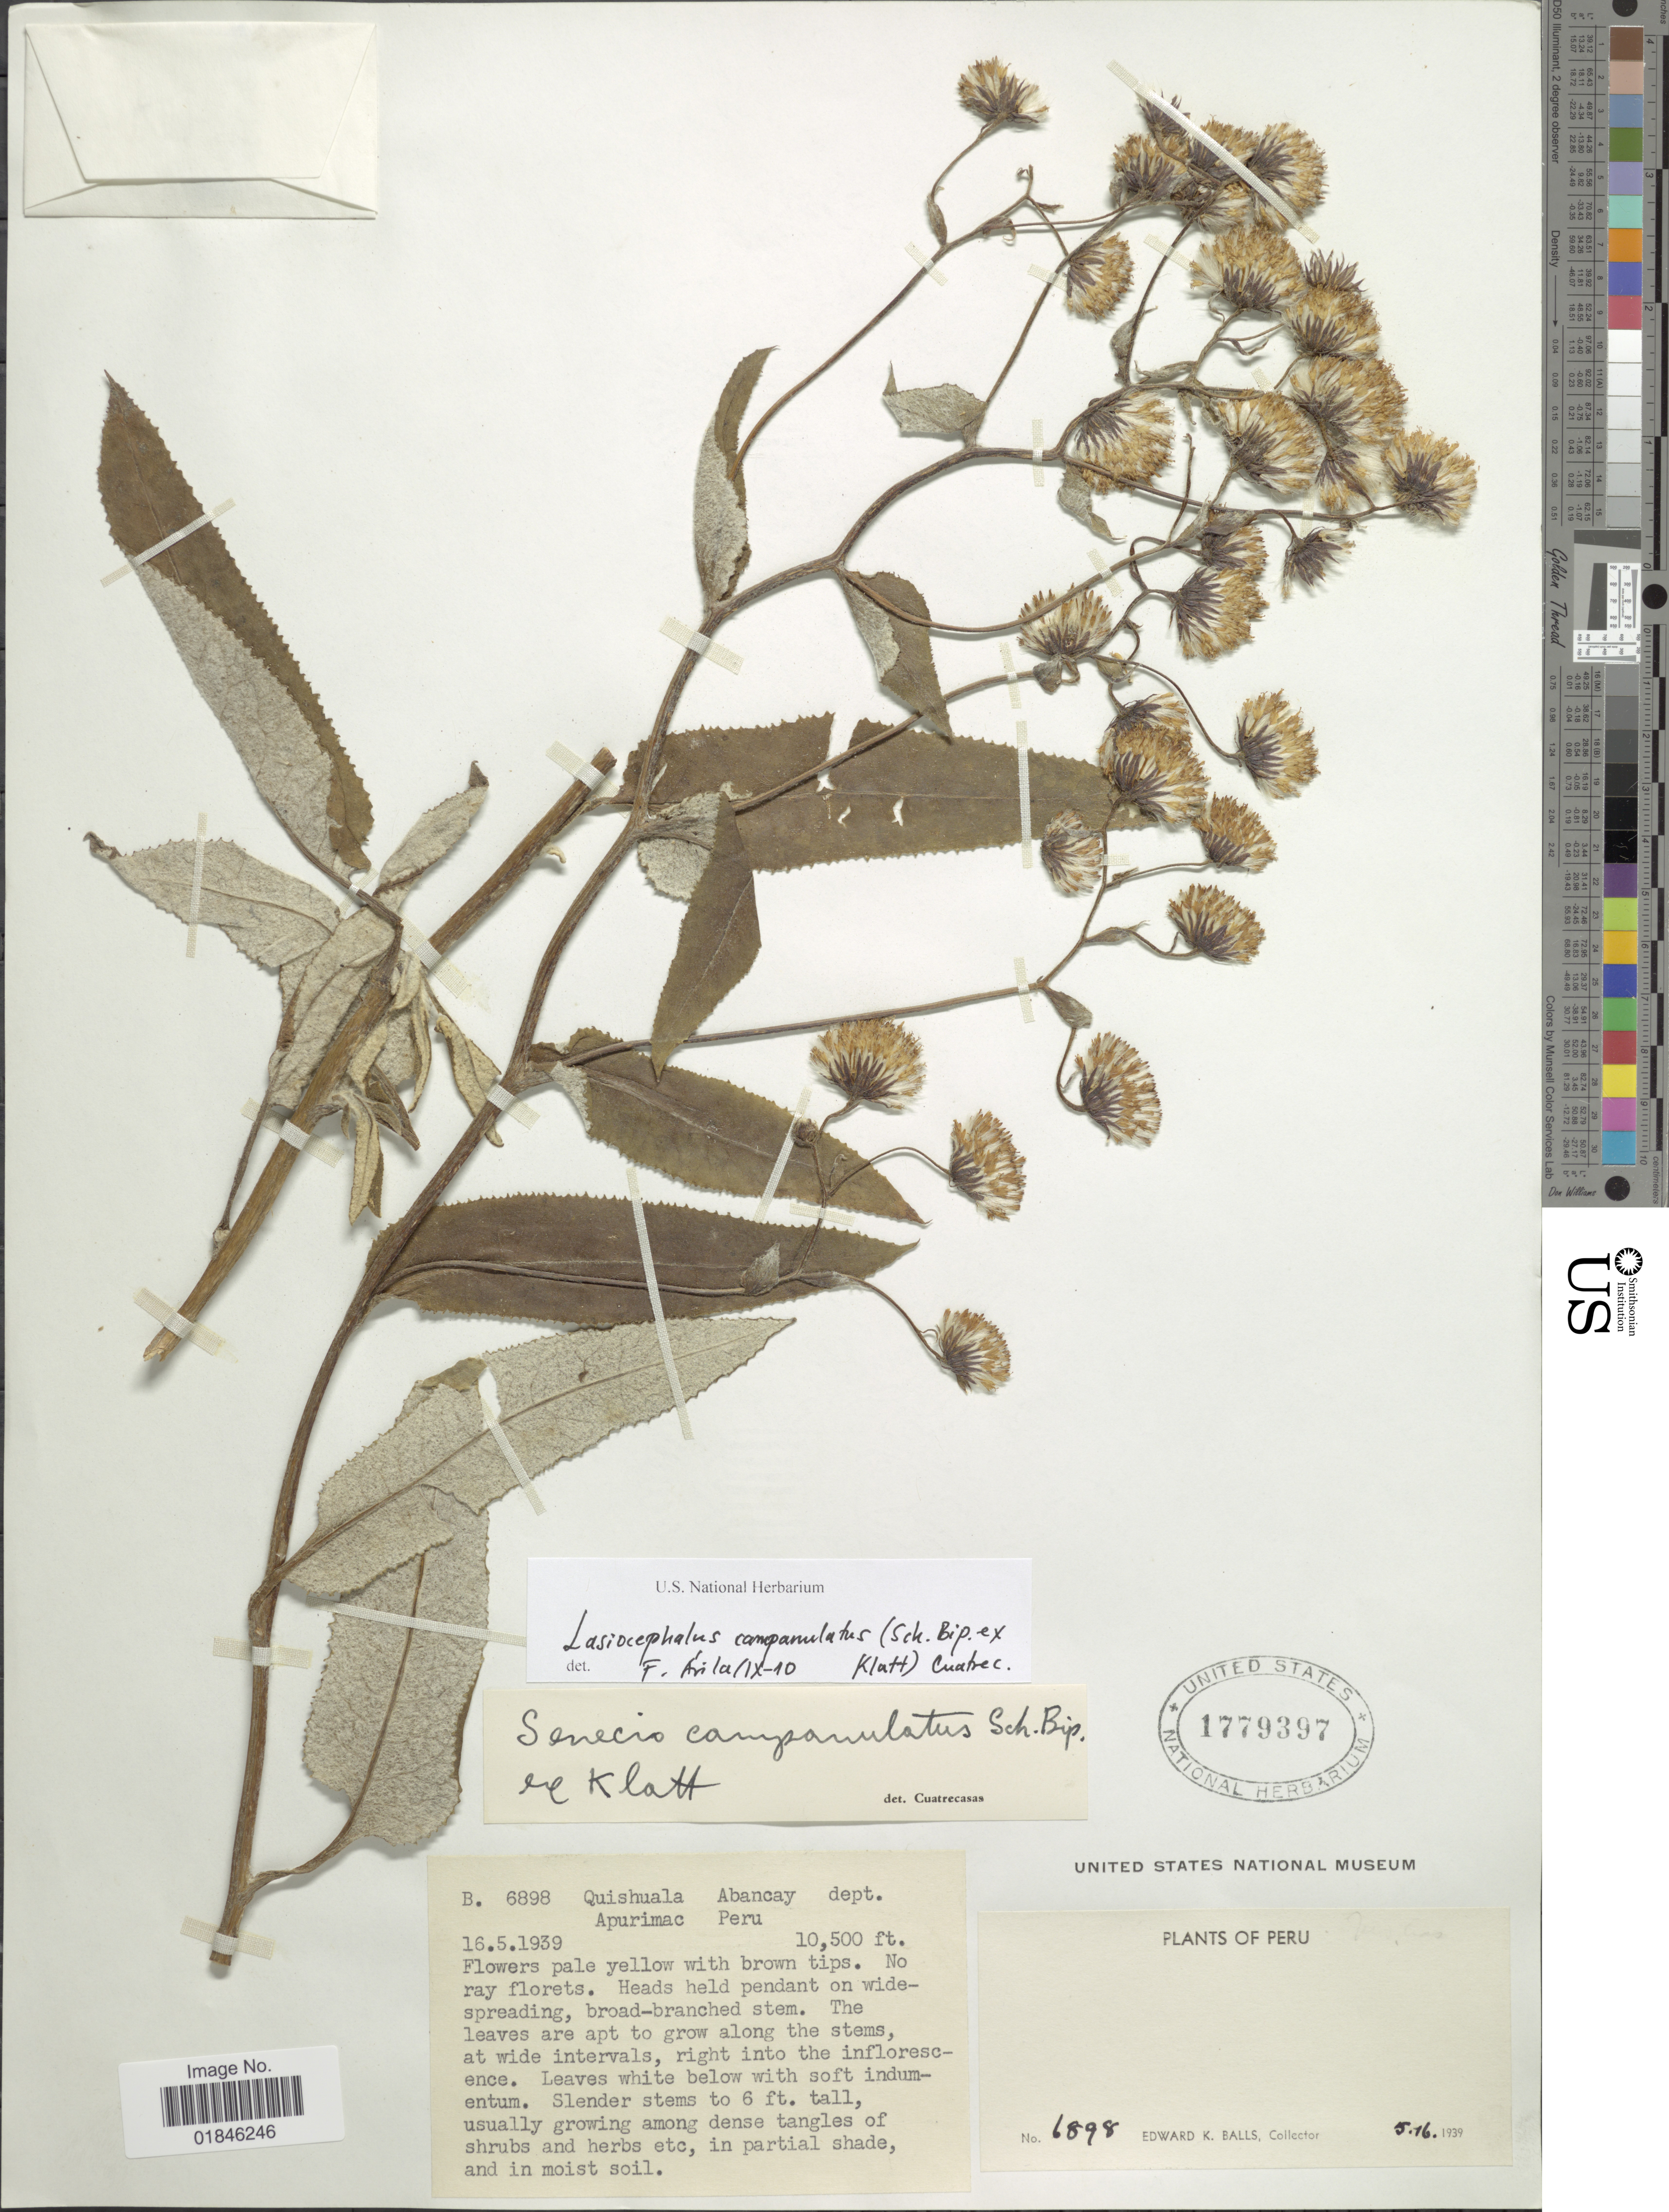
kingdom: Plantae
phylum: Tracheophyta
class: Magnoliopsida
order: Asterales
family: Asteraceae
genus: Senecio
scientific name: Senecio betonicifolius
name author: DC.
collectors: E. K. Balls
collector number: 6898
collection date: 1939-05-16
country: Peru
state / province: Apurímac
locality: Quishuala. Abancay. Dept. Apurimac. Peru.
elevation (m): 3200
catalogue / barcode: US 1779397